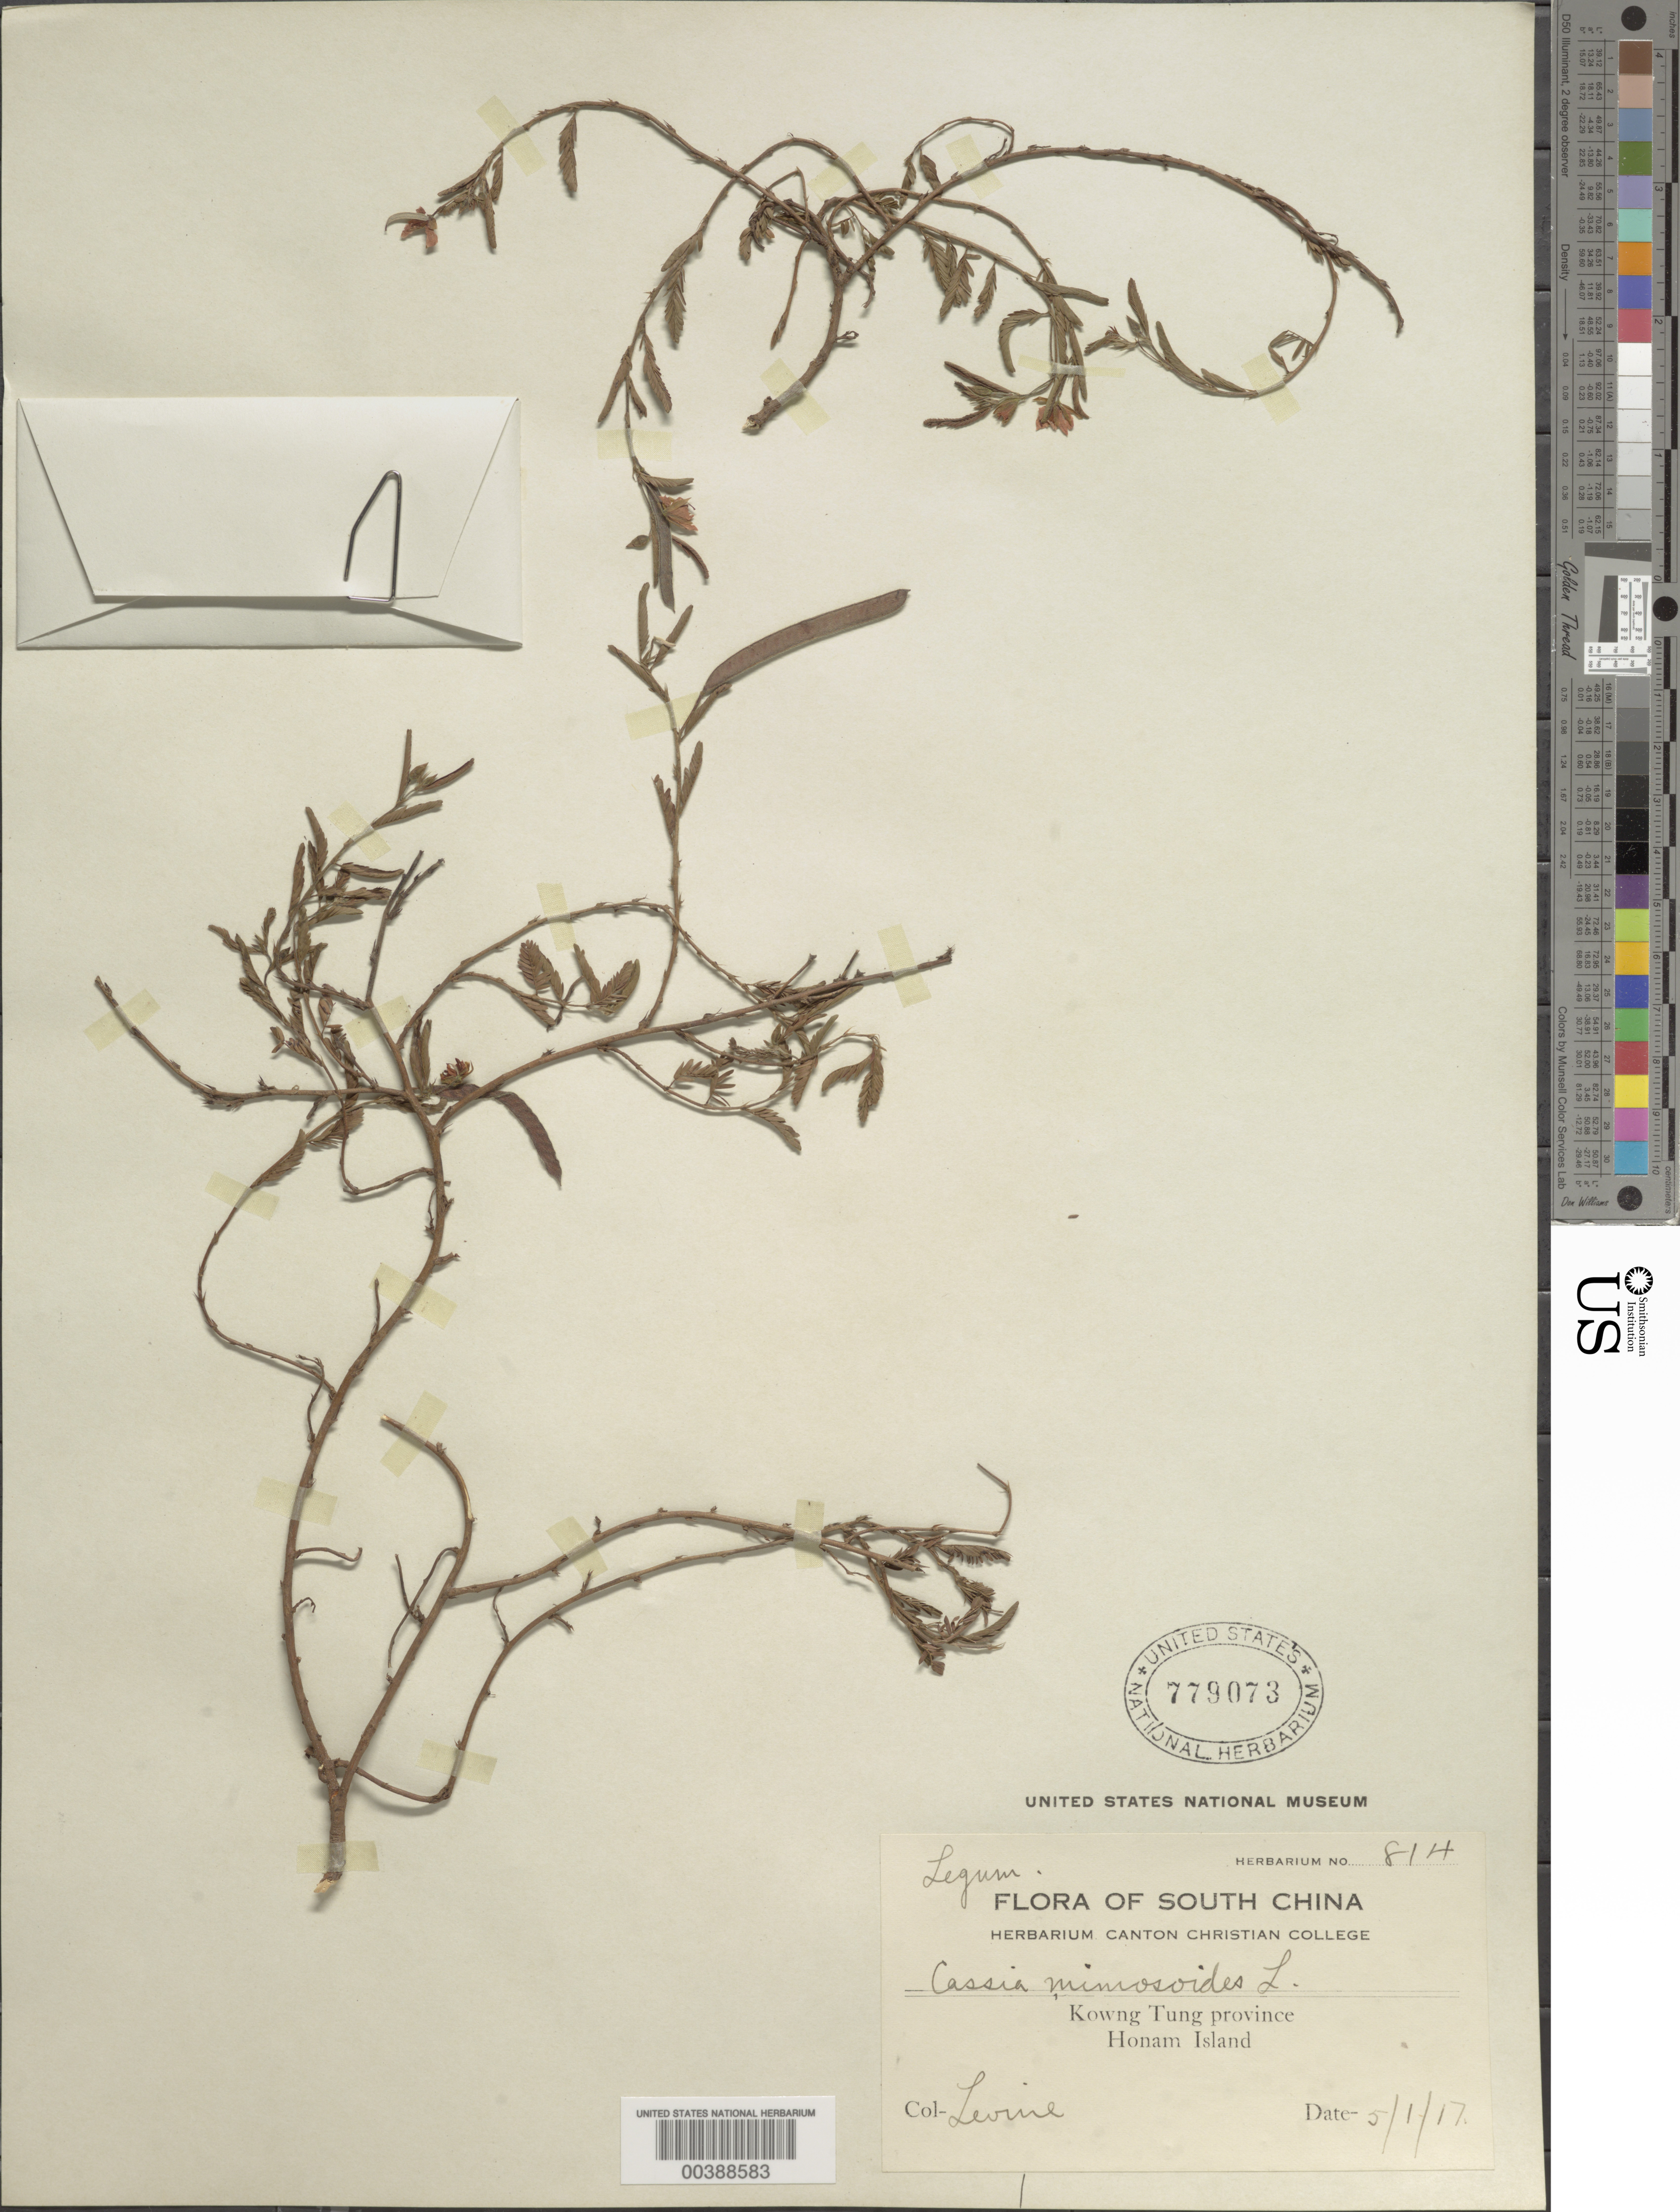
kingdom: Plantae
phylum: Tracheophyta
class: Magnoliopsida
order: Fabales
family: Fabaceae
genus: Chamaecrista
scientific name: Chamaecrista mimosoides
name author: (L.) Greene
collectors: C. O. Levine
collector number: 814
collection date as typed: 05 Jan 1917 or 01 May 1917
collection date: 1917-01-05 or 1917-05-01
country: China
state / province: Guangdong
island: Honam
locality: Honam i.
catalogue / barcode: US 779073